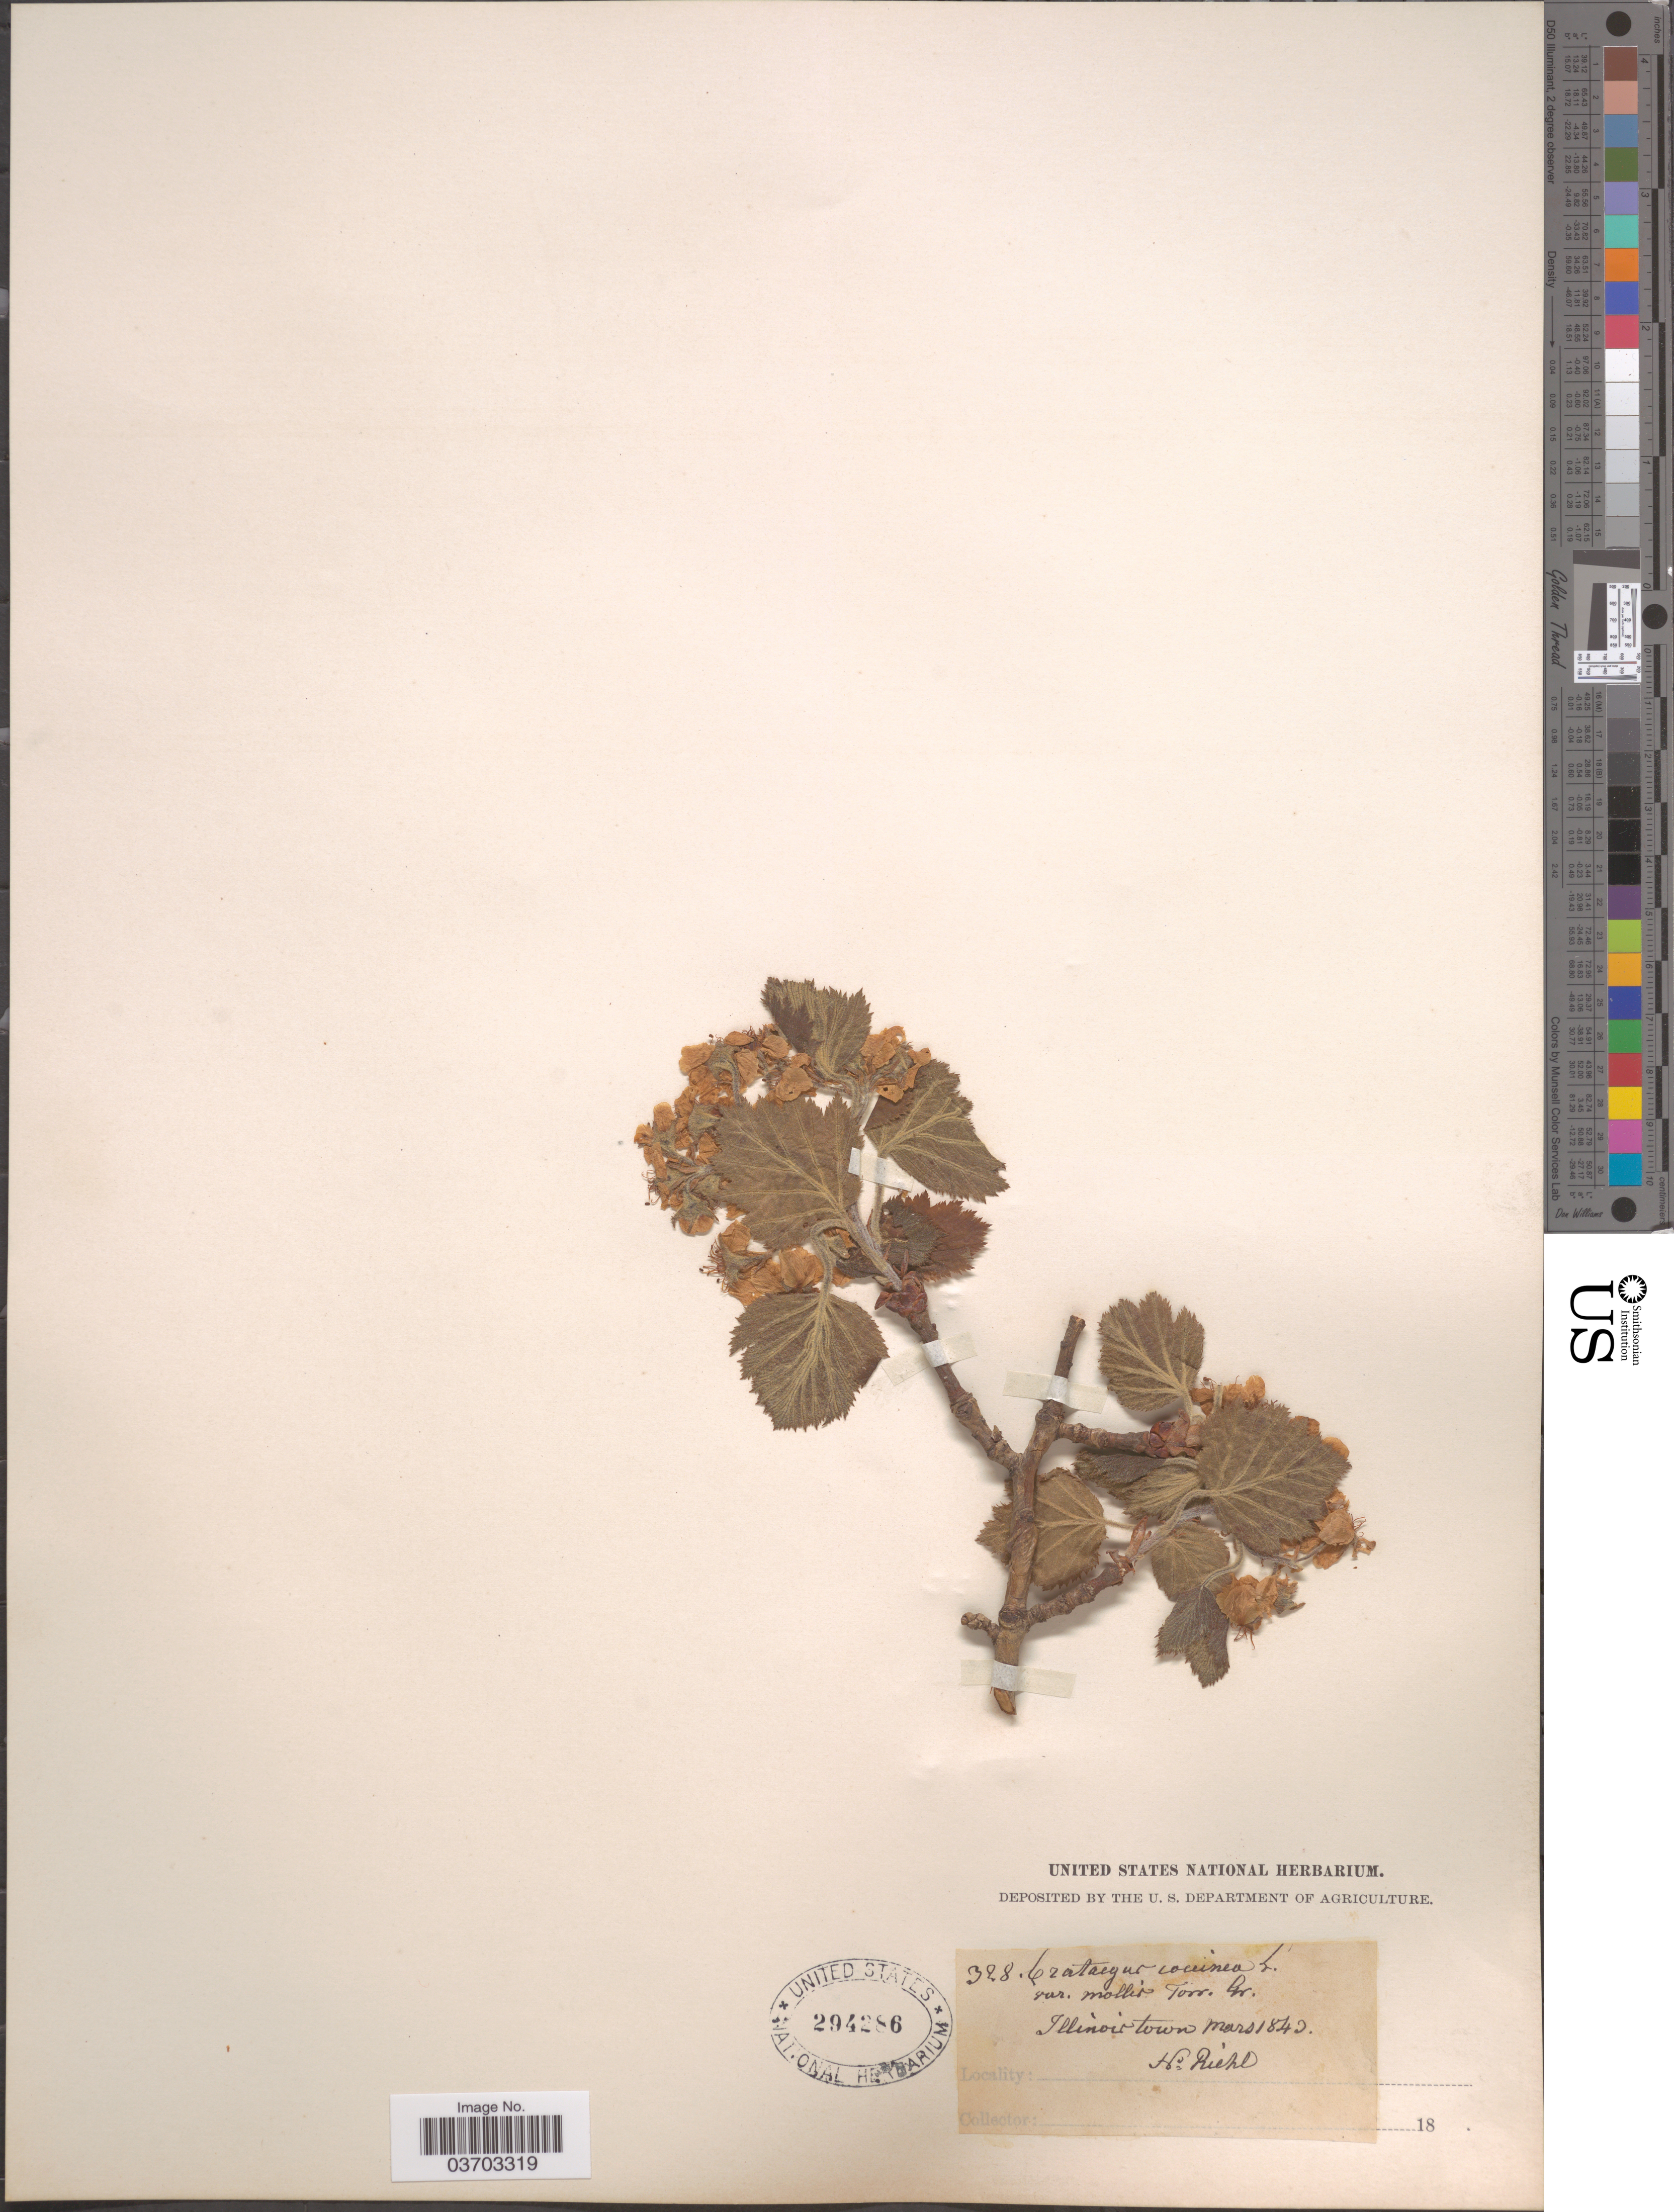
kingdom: Plantae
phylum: Tracheophyta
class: Magnoliopsida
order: Rosales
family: Rosaceae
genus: Crataegus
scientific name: Crataegus coccinea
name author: Ashe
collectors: N. Riehl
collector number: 328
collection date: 1843-03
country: United States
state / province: Illinois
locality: Illinois town.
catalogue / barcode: US 294286